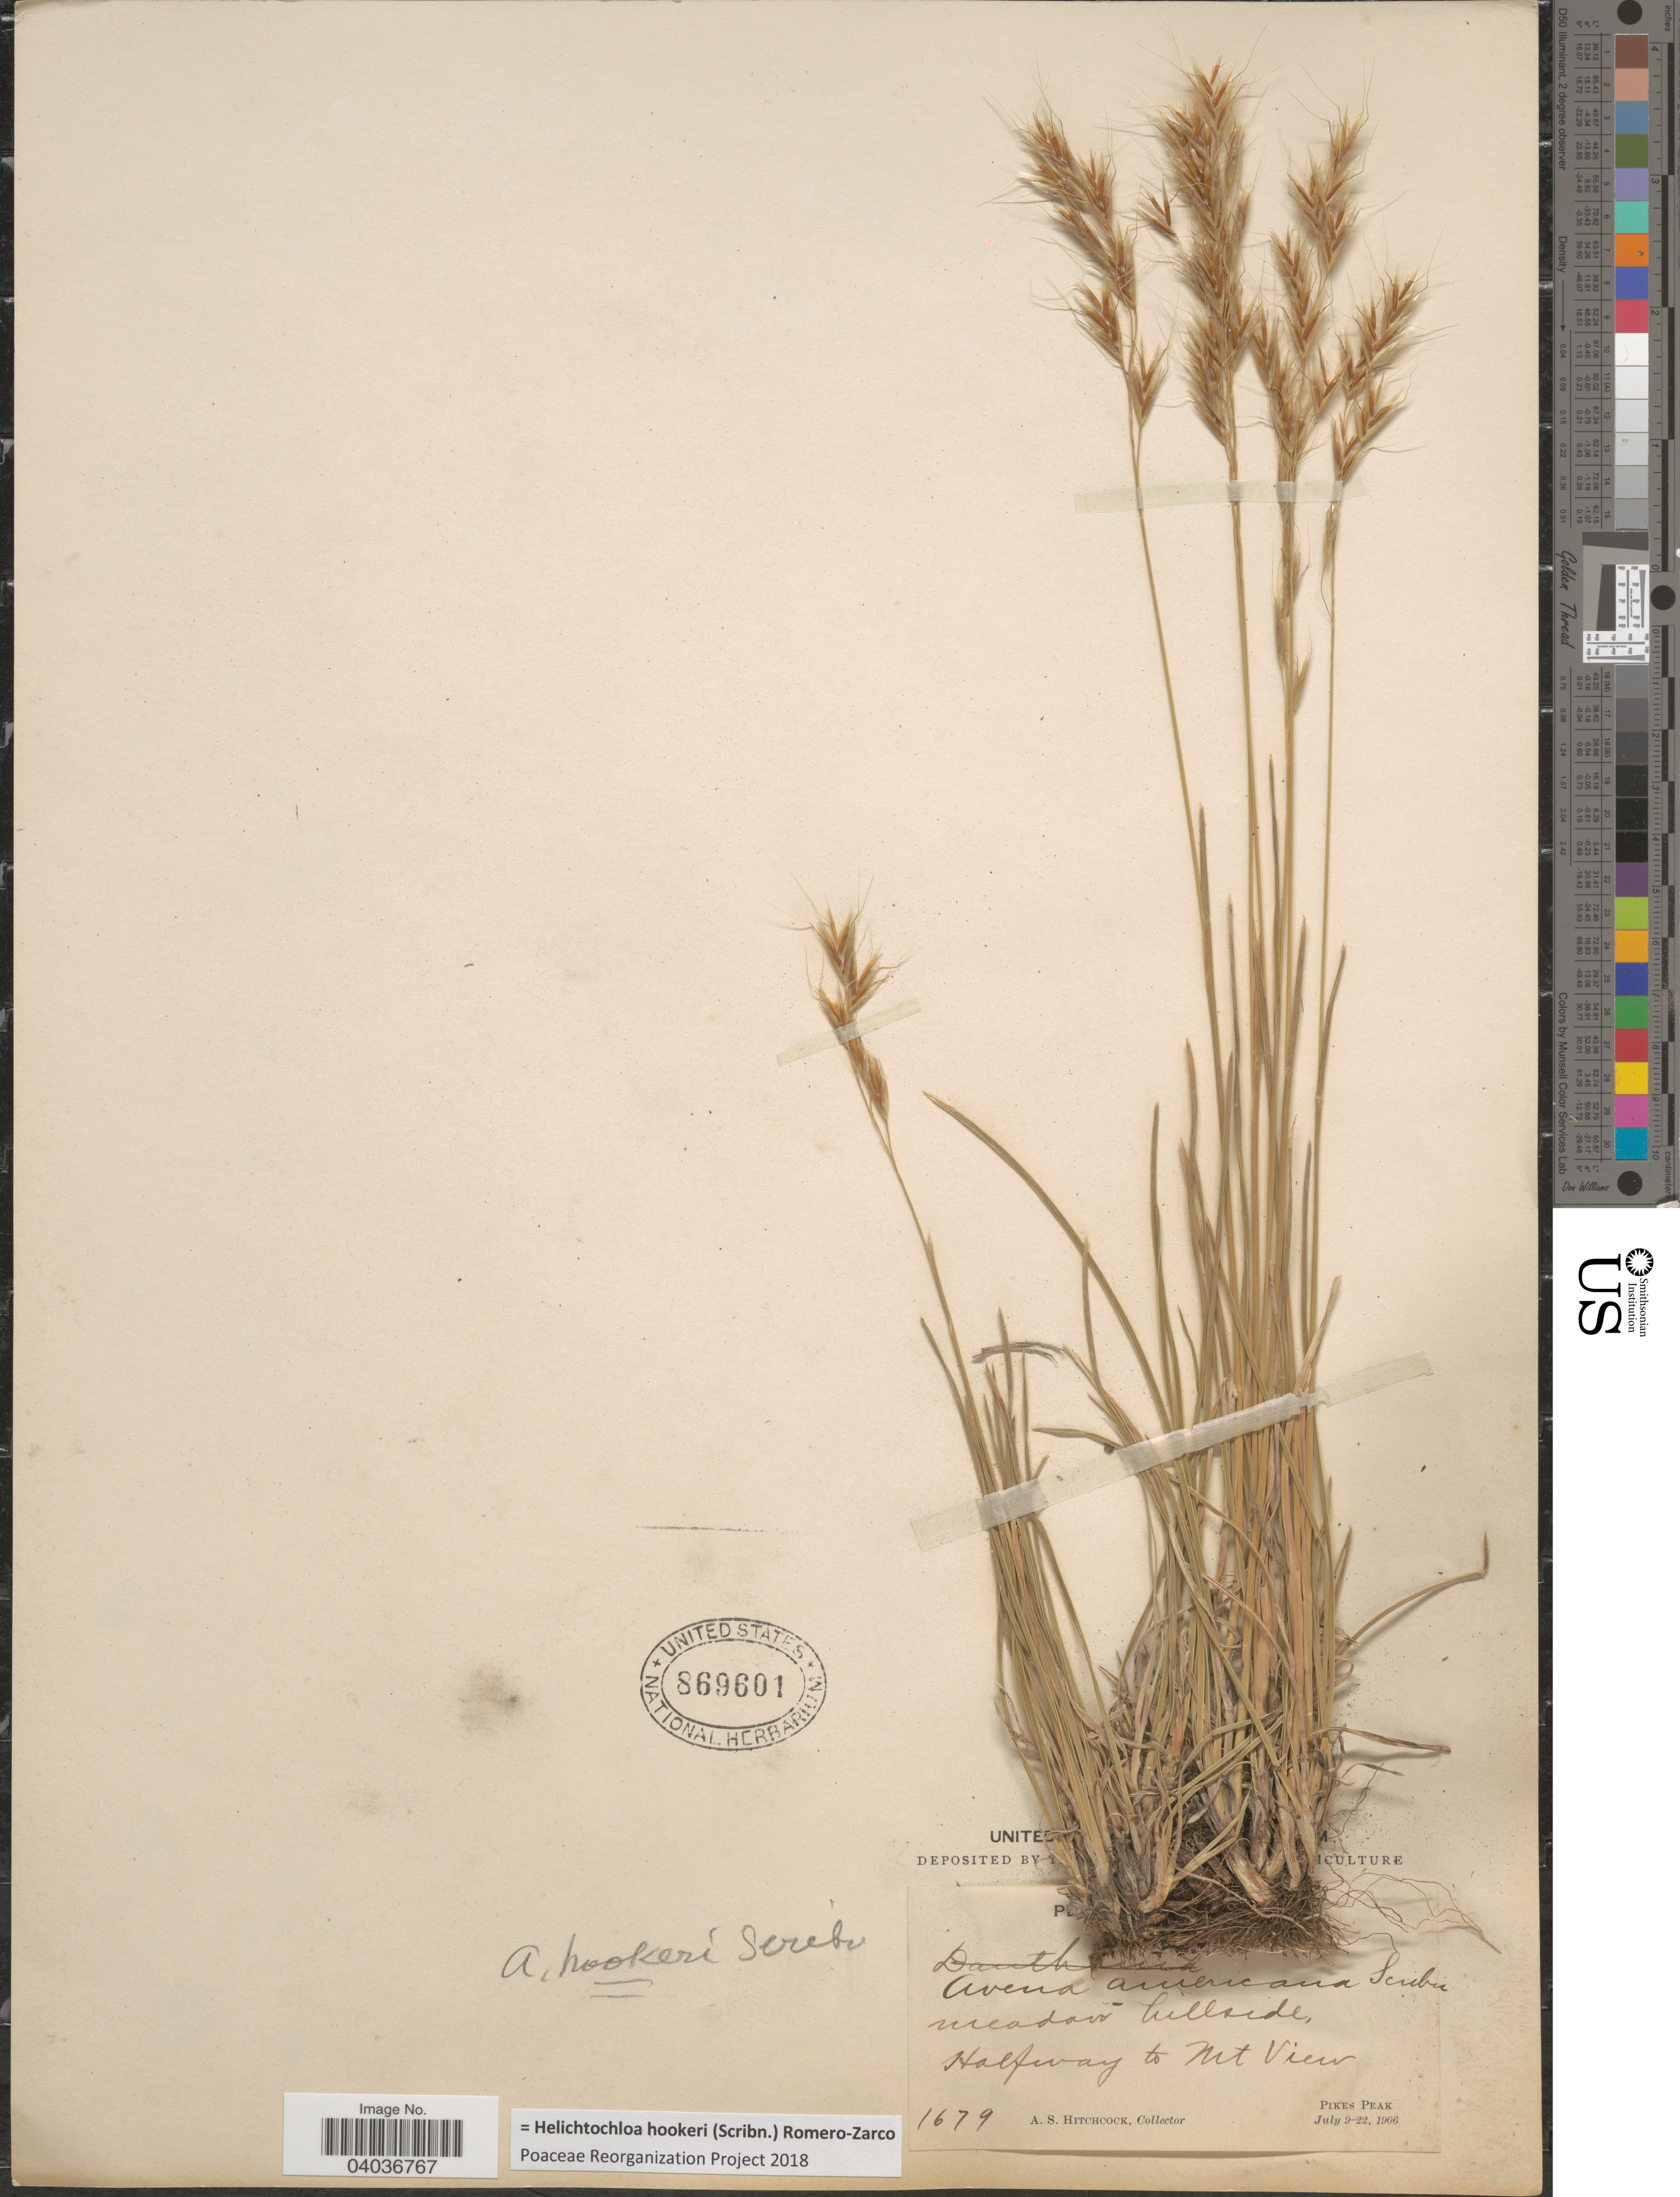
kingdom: Plantae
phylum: Tracheophyta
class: Liliopsida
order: Poales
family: Poaceae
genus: Helictochloa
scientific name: Helictochloa hookeri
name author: (Scribn.) Romero Zarco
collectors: A. S. Hitchcock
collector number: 1679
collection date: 1906-07-09/1906-07-22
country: United States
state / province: Colorado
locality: [illegible text]. Halfway to Mt View. Pikes Peak.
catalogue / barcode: US 869601